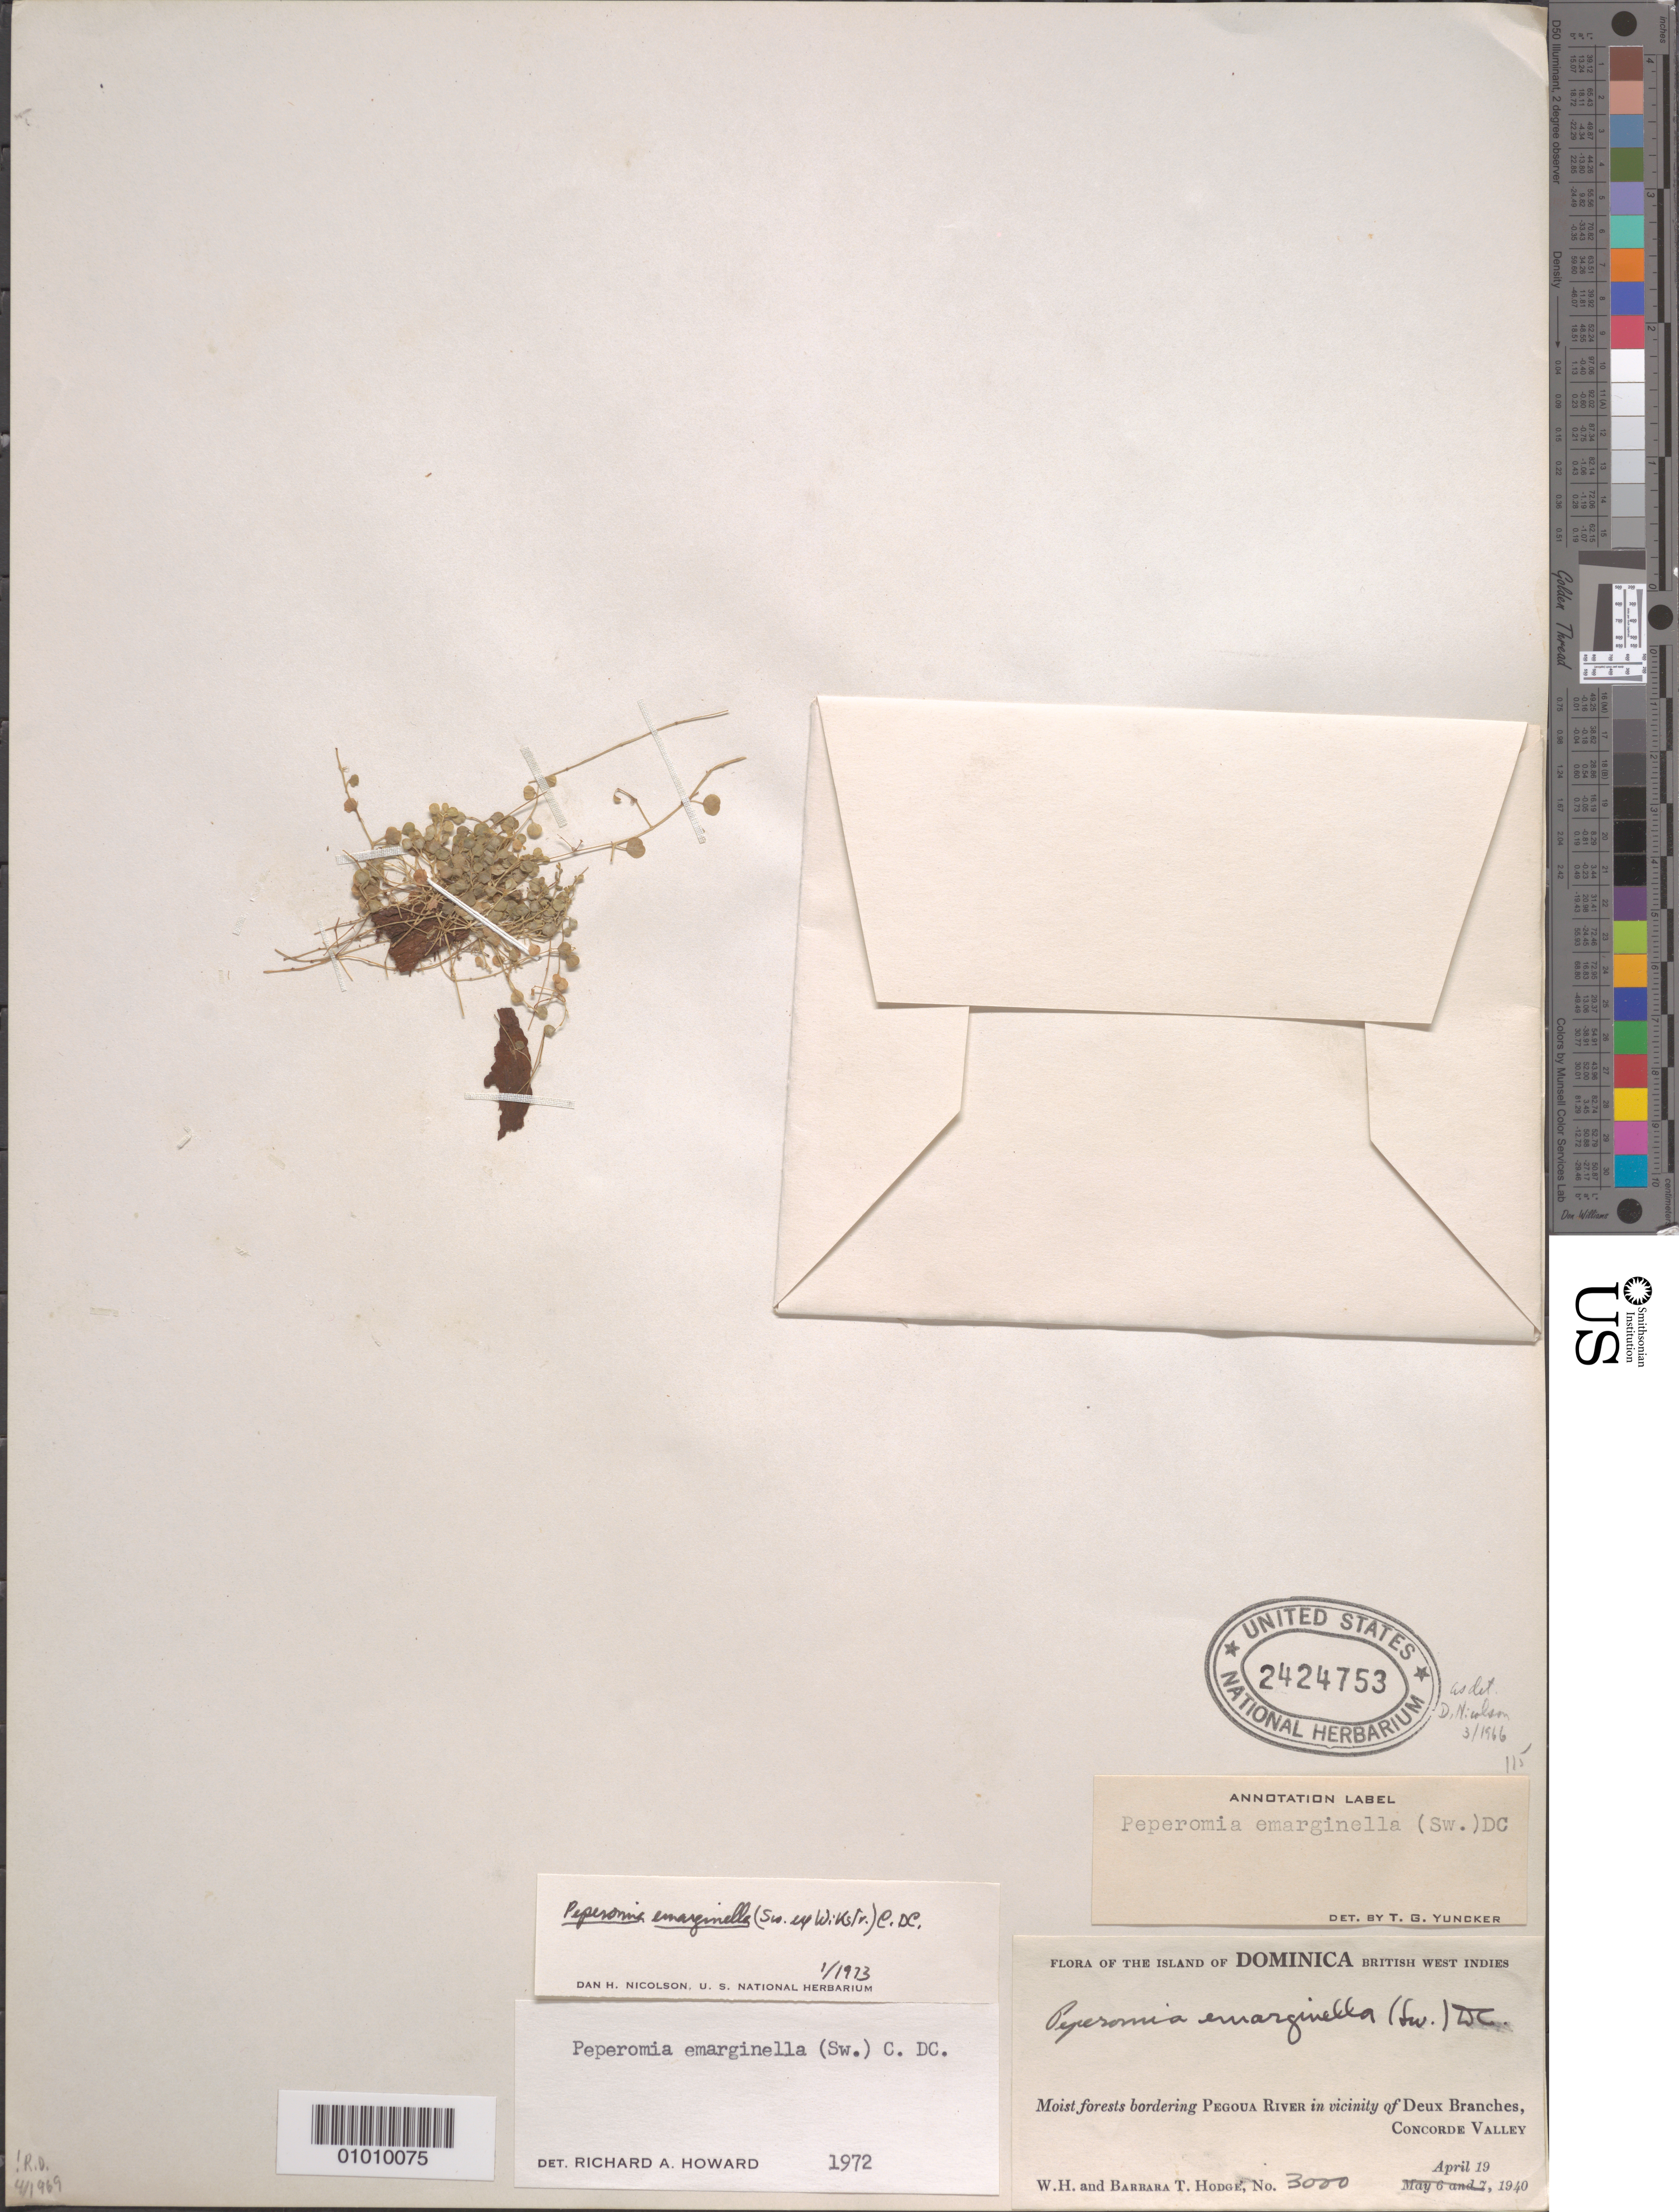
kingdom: Plantae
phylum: Tracheophyta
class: Magnoliopsida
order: Piperales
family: Piperaceae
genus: Peperomia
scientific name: Peperomia emarginella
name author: (Sw. ex Wikstr.) C. DC.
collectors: W. Hodge & B. Hodge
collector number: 3000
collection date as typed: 19 Apr 1940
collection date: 1940-04-19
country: Dominica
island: Dominica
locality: Moist forests bordering Pegoua River in vicinity of Duex Branches, Concorde Valley.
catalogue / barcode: US 2424753